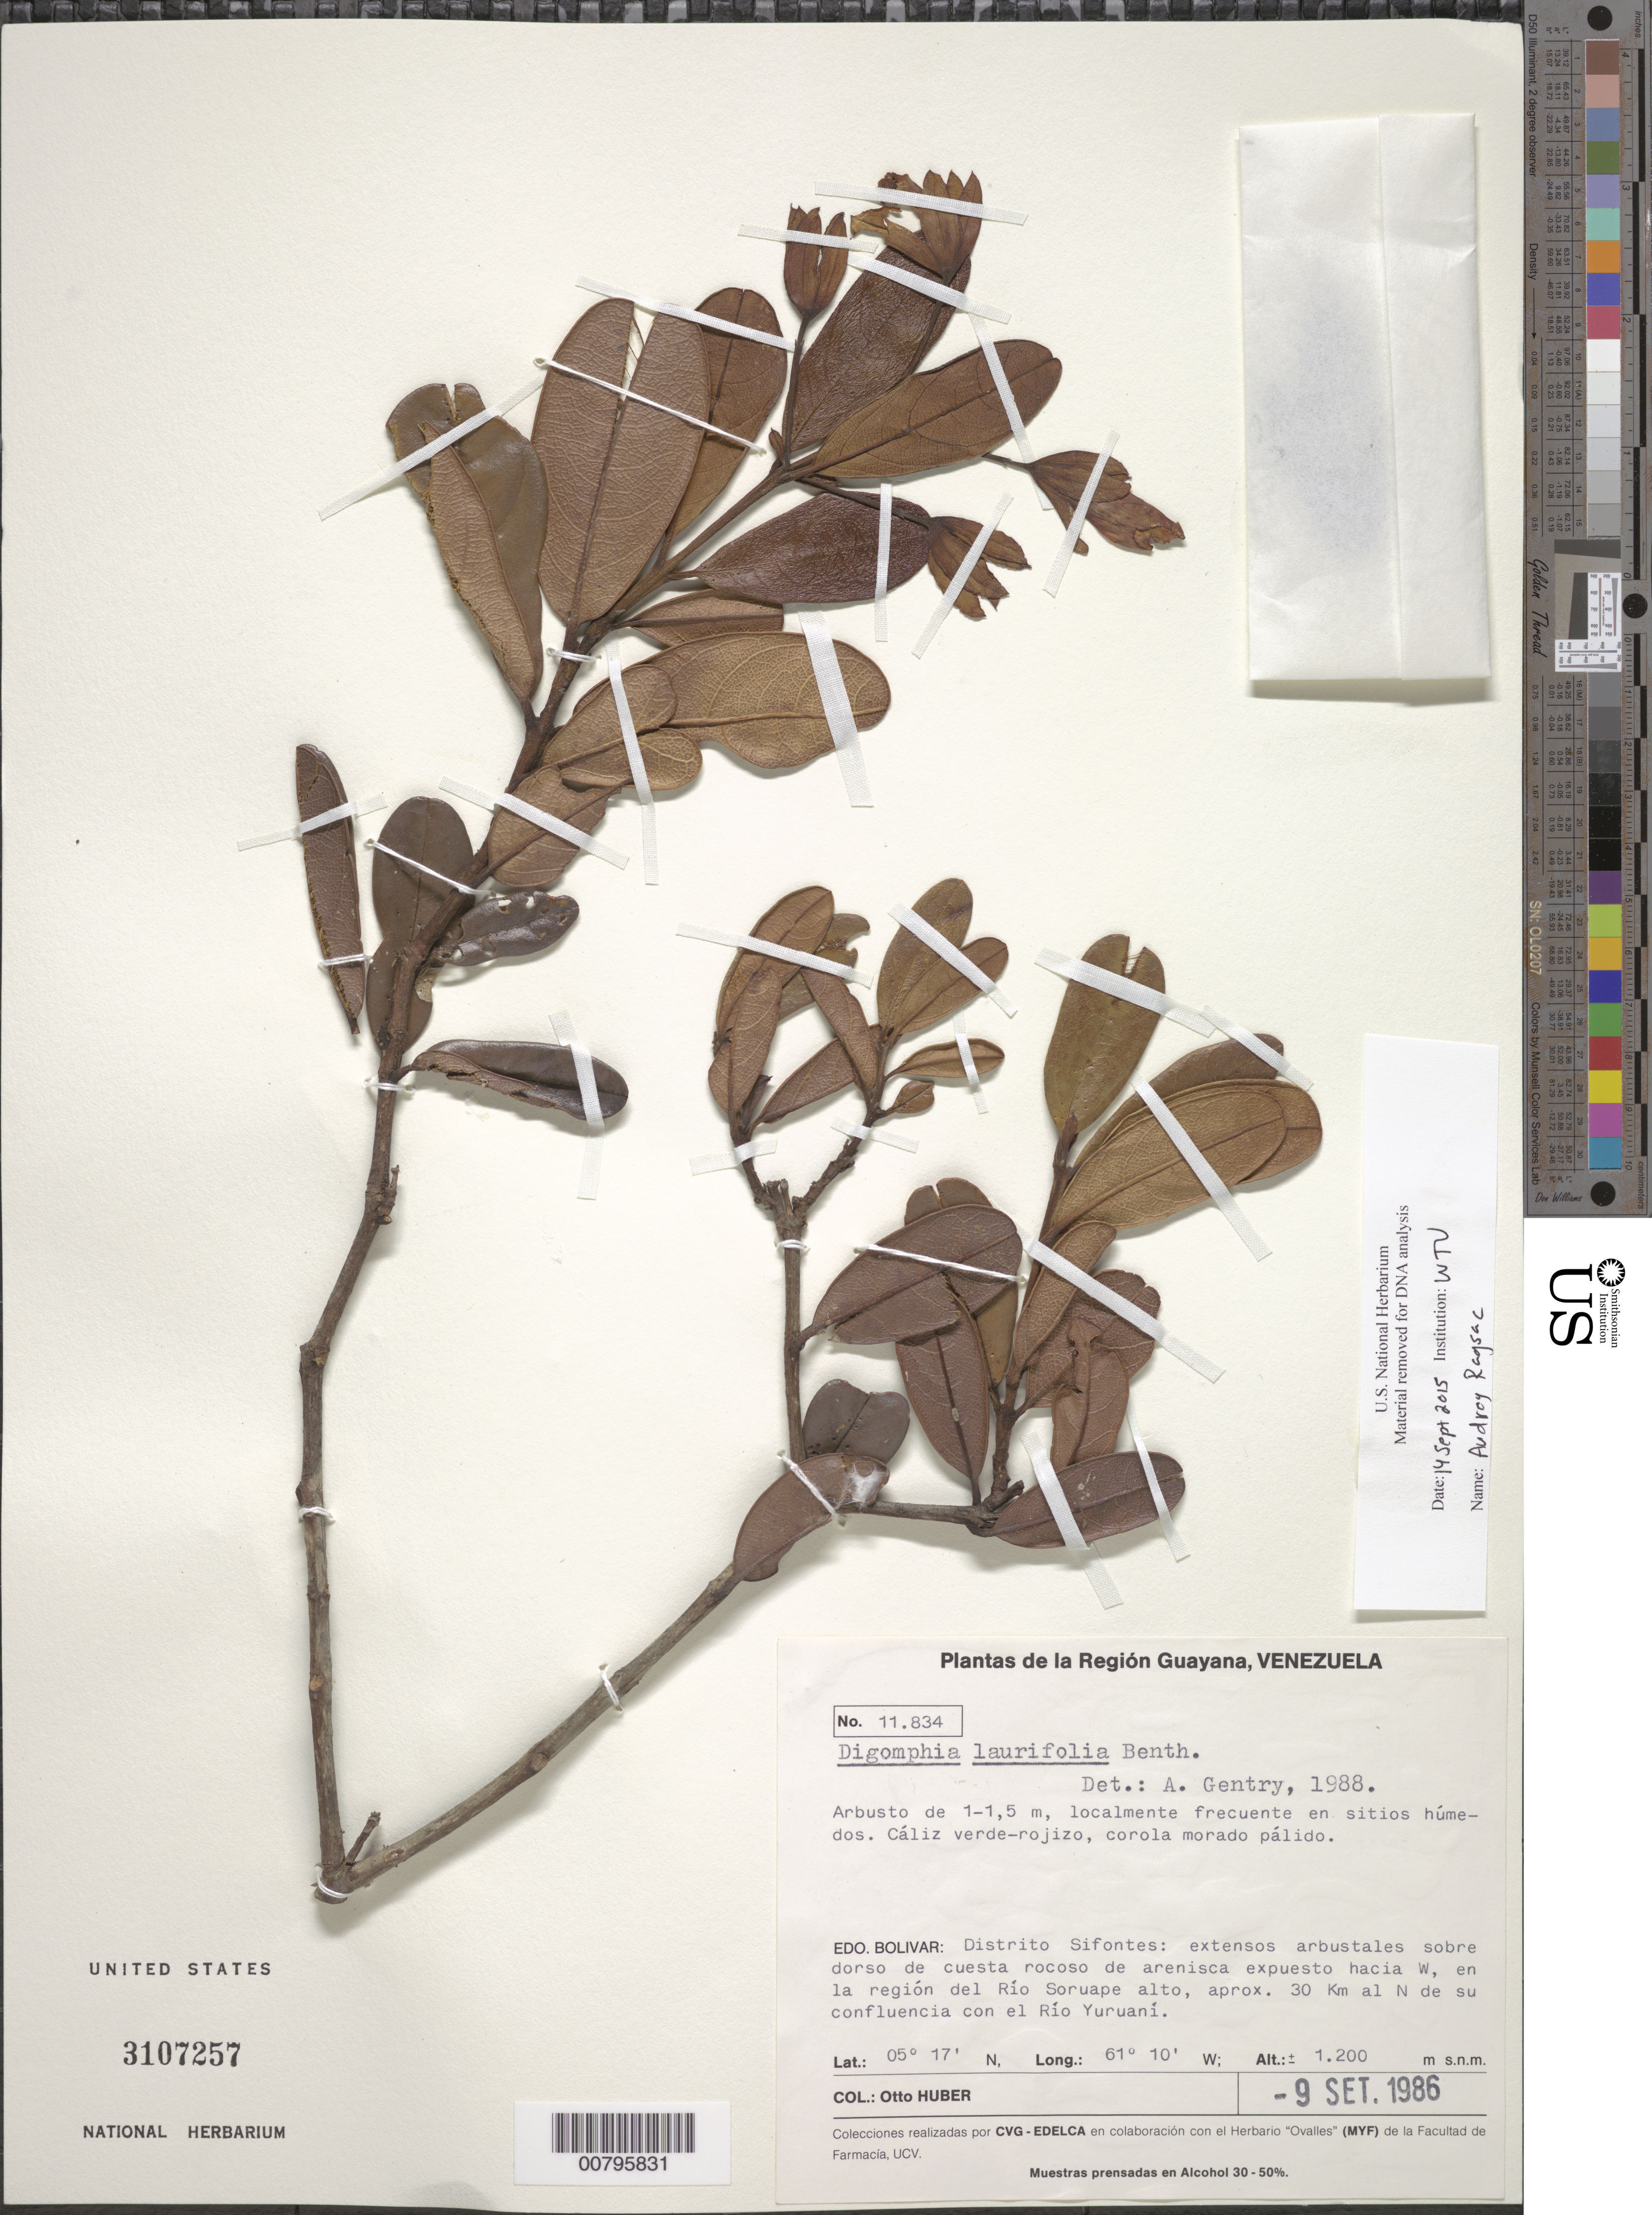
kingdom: Plantae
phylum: Tracheophyta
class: Magnoliopsida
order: Lamiales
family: Bignoniaceae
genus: Digomphia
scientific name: Digomphia laurifolia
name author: Benth.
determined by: Gentry, A. H.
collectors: O. Huber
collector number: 11834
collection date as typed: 9-Sep-86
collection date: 1986-09-09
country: Venezuela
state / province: Bolívar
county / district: Sifontes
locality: Río Soruape alto region, W en la región, aprox. 30 km al N de su confluencia con el Río Yuruaní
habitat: Cuesta rocosa de arenisca expuesta, en sitios humedos.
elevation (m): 1200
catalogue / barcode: US 3107257